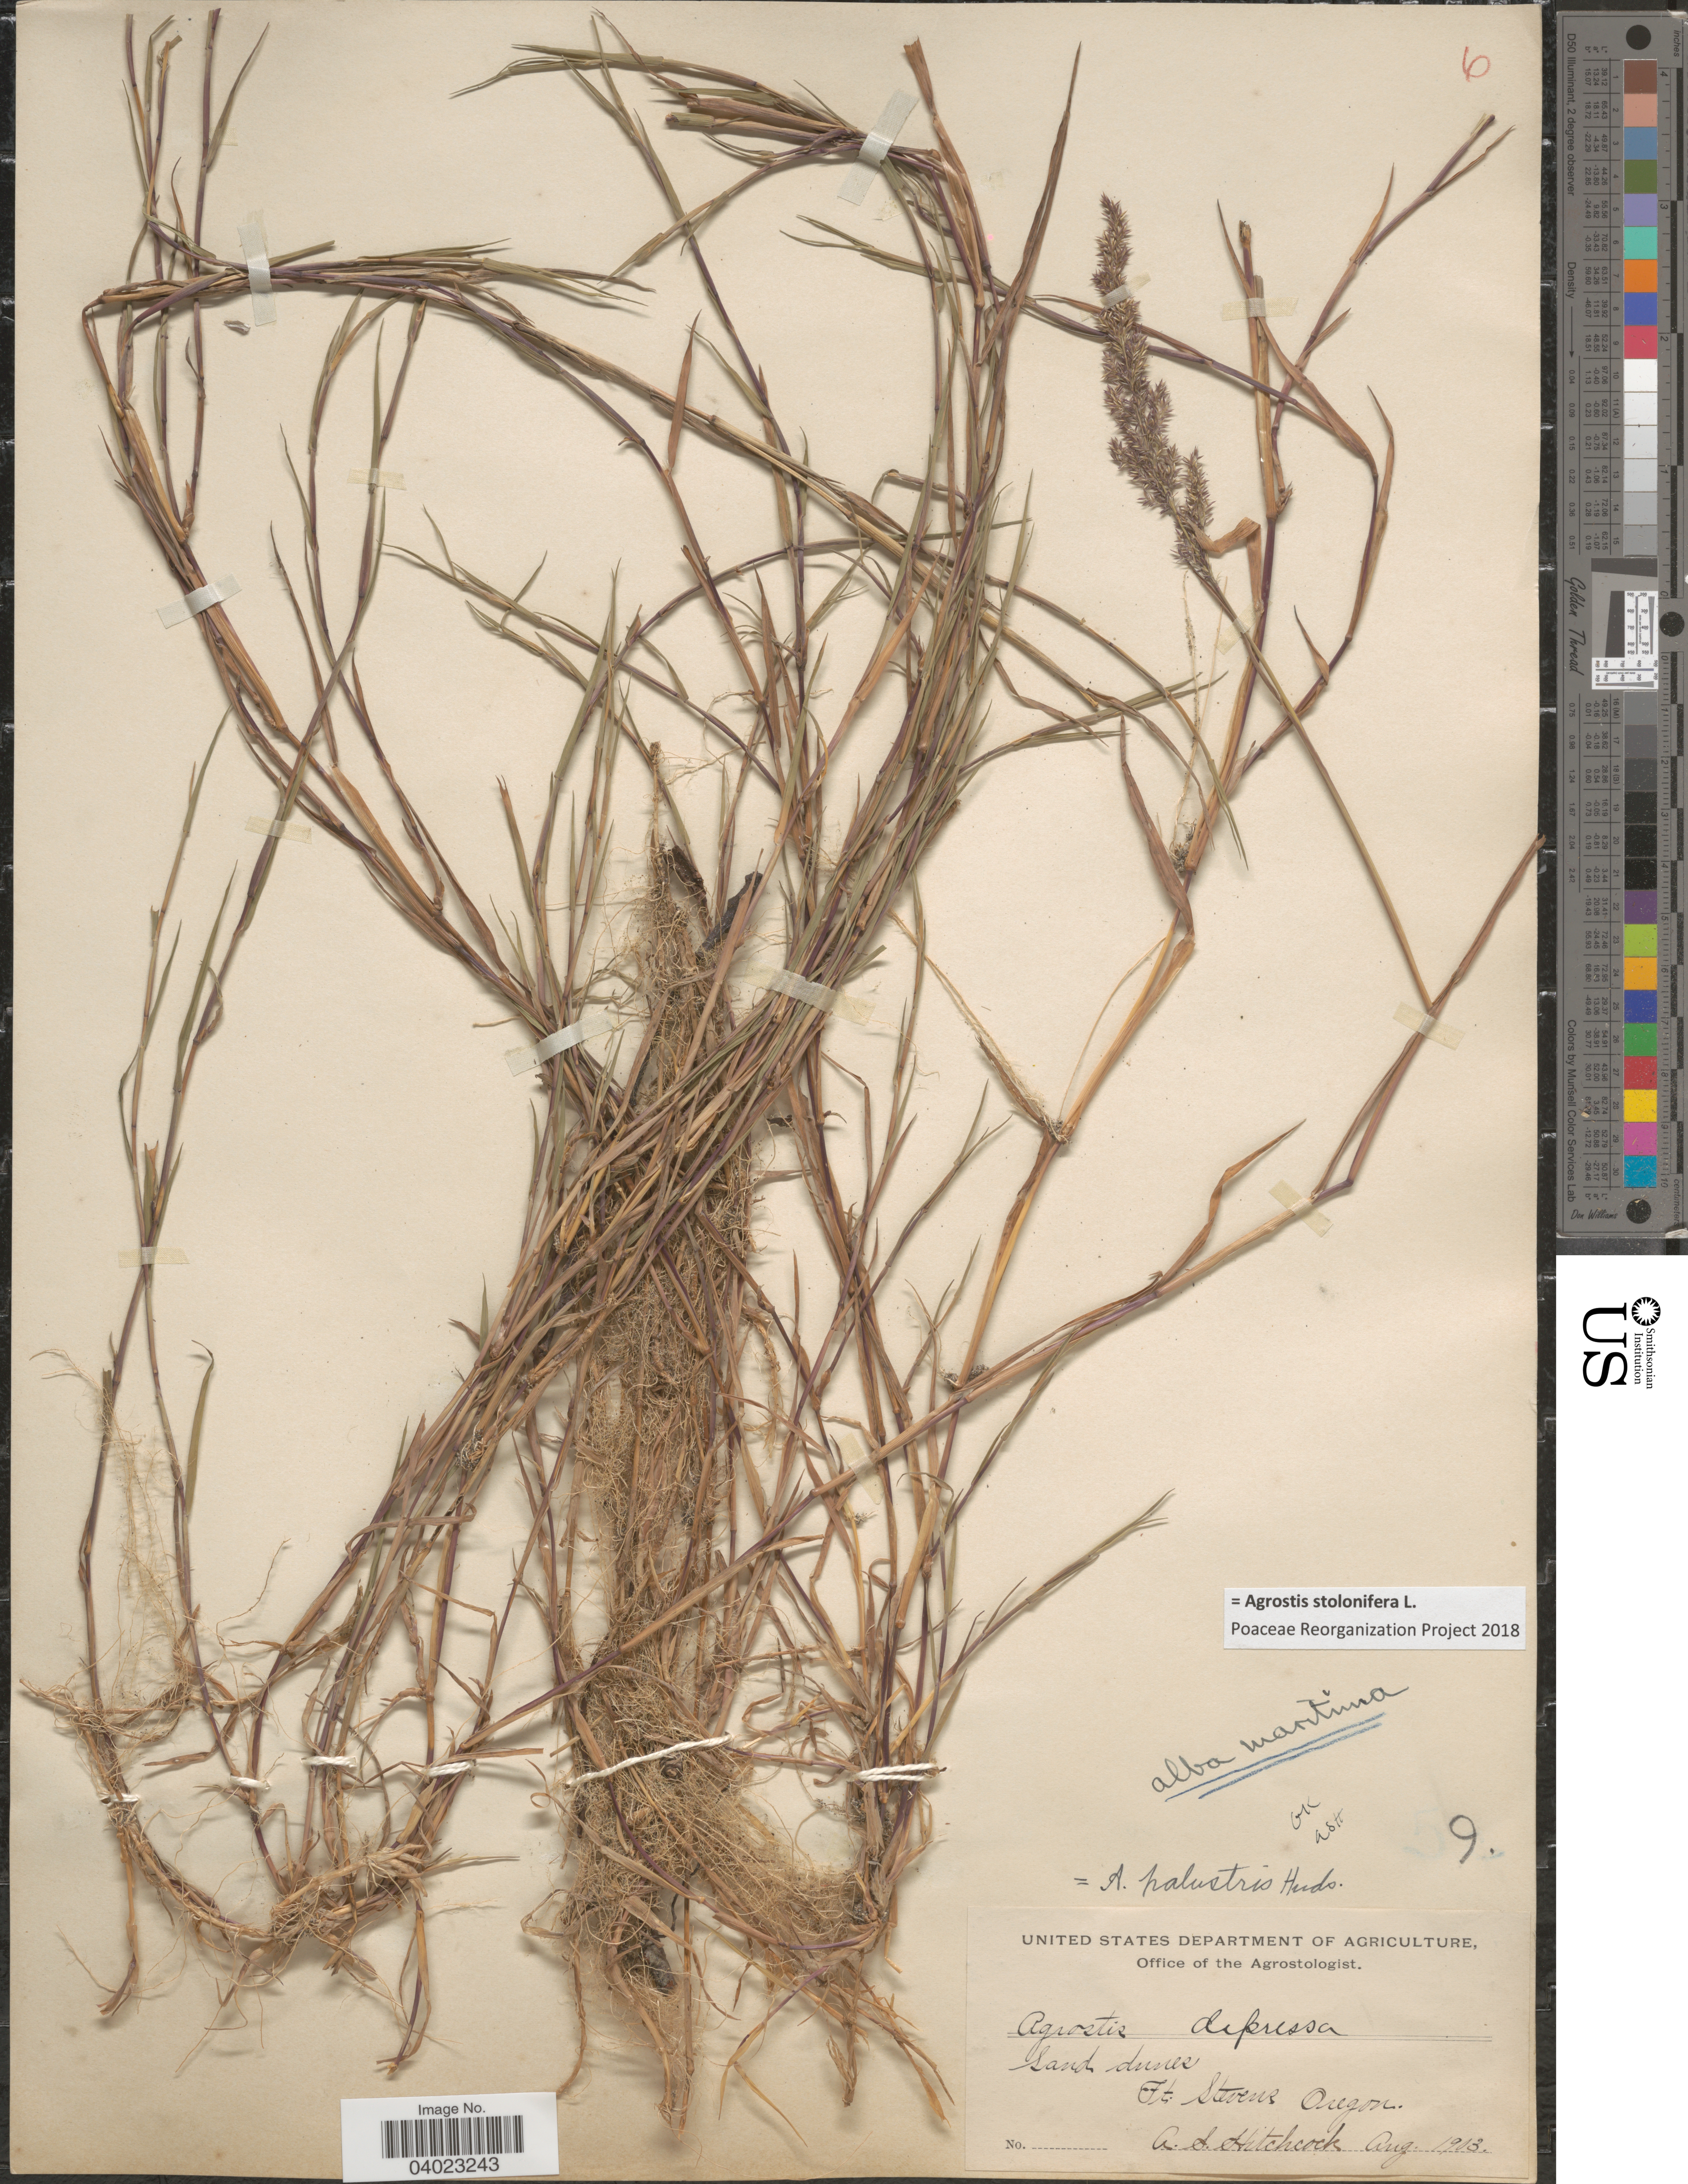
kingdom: Plantae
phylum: Tracheophyta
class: Liliopsida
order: Poales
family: Poaceae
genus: Agrostis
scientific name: Agrostis stolonifera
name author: L.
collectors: A. S. Hitchcock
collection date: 1903-08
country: United States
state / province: Oregon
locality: Ft. Stevens.